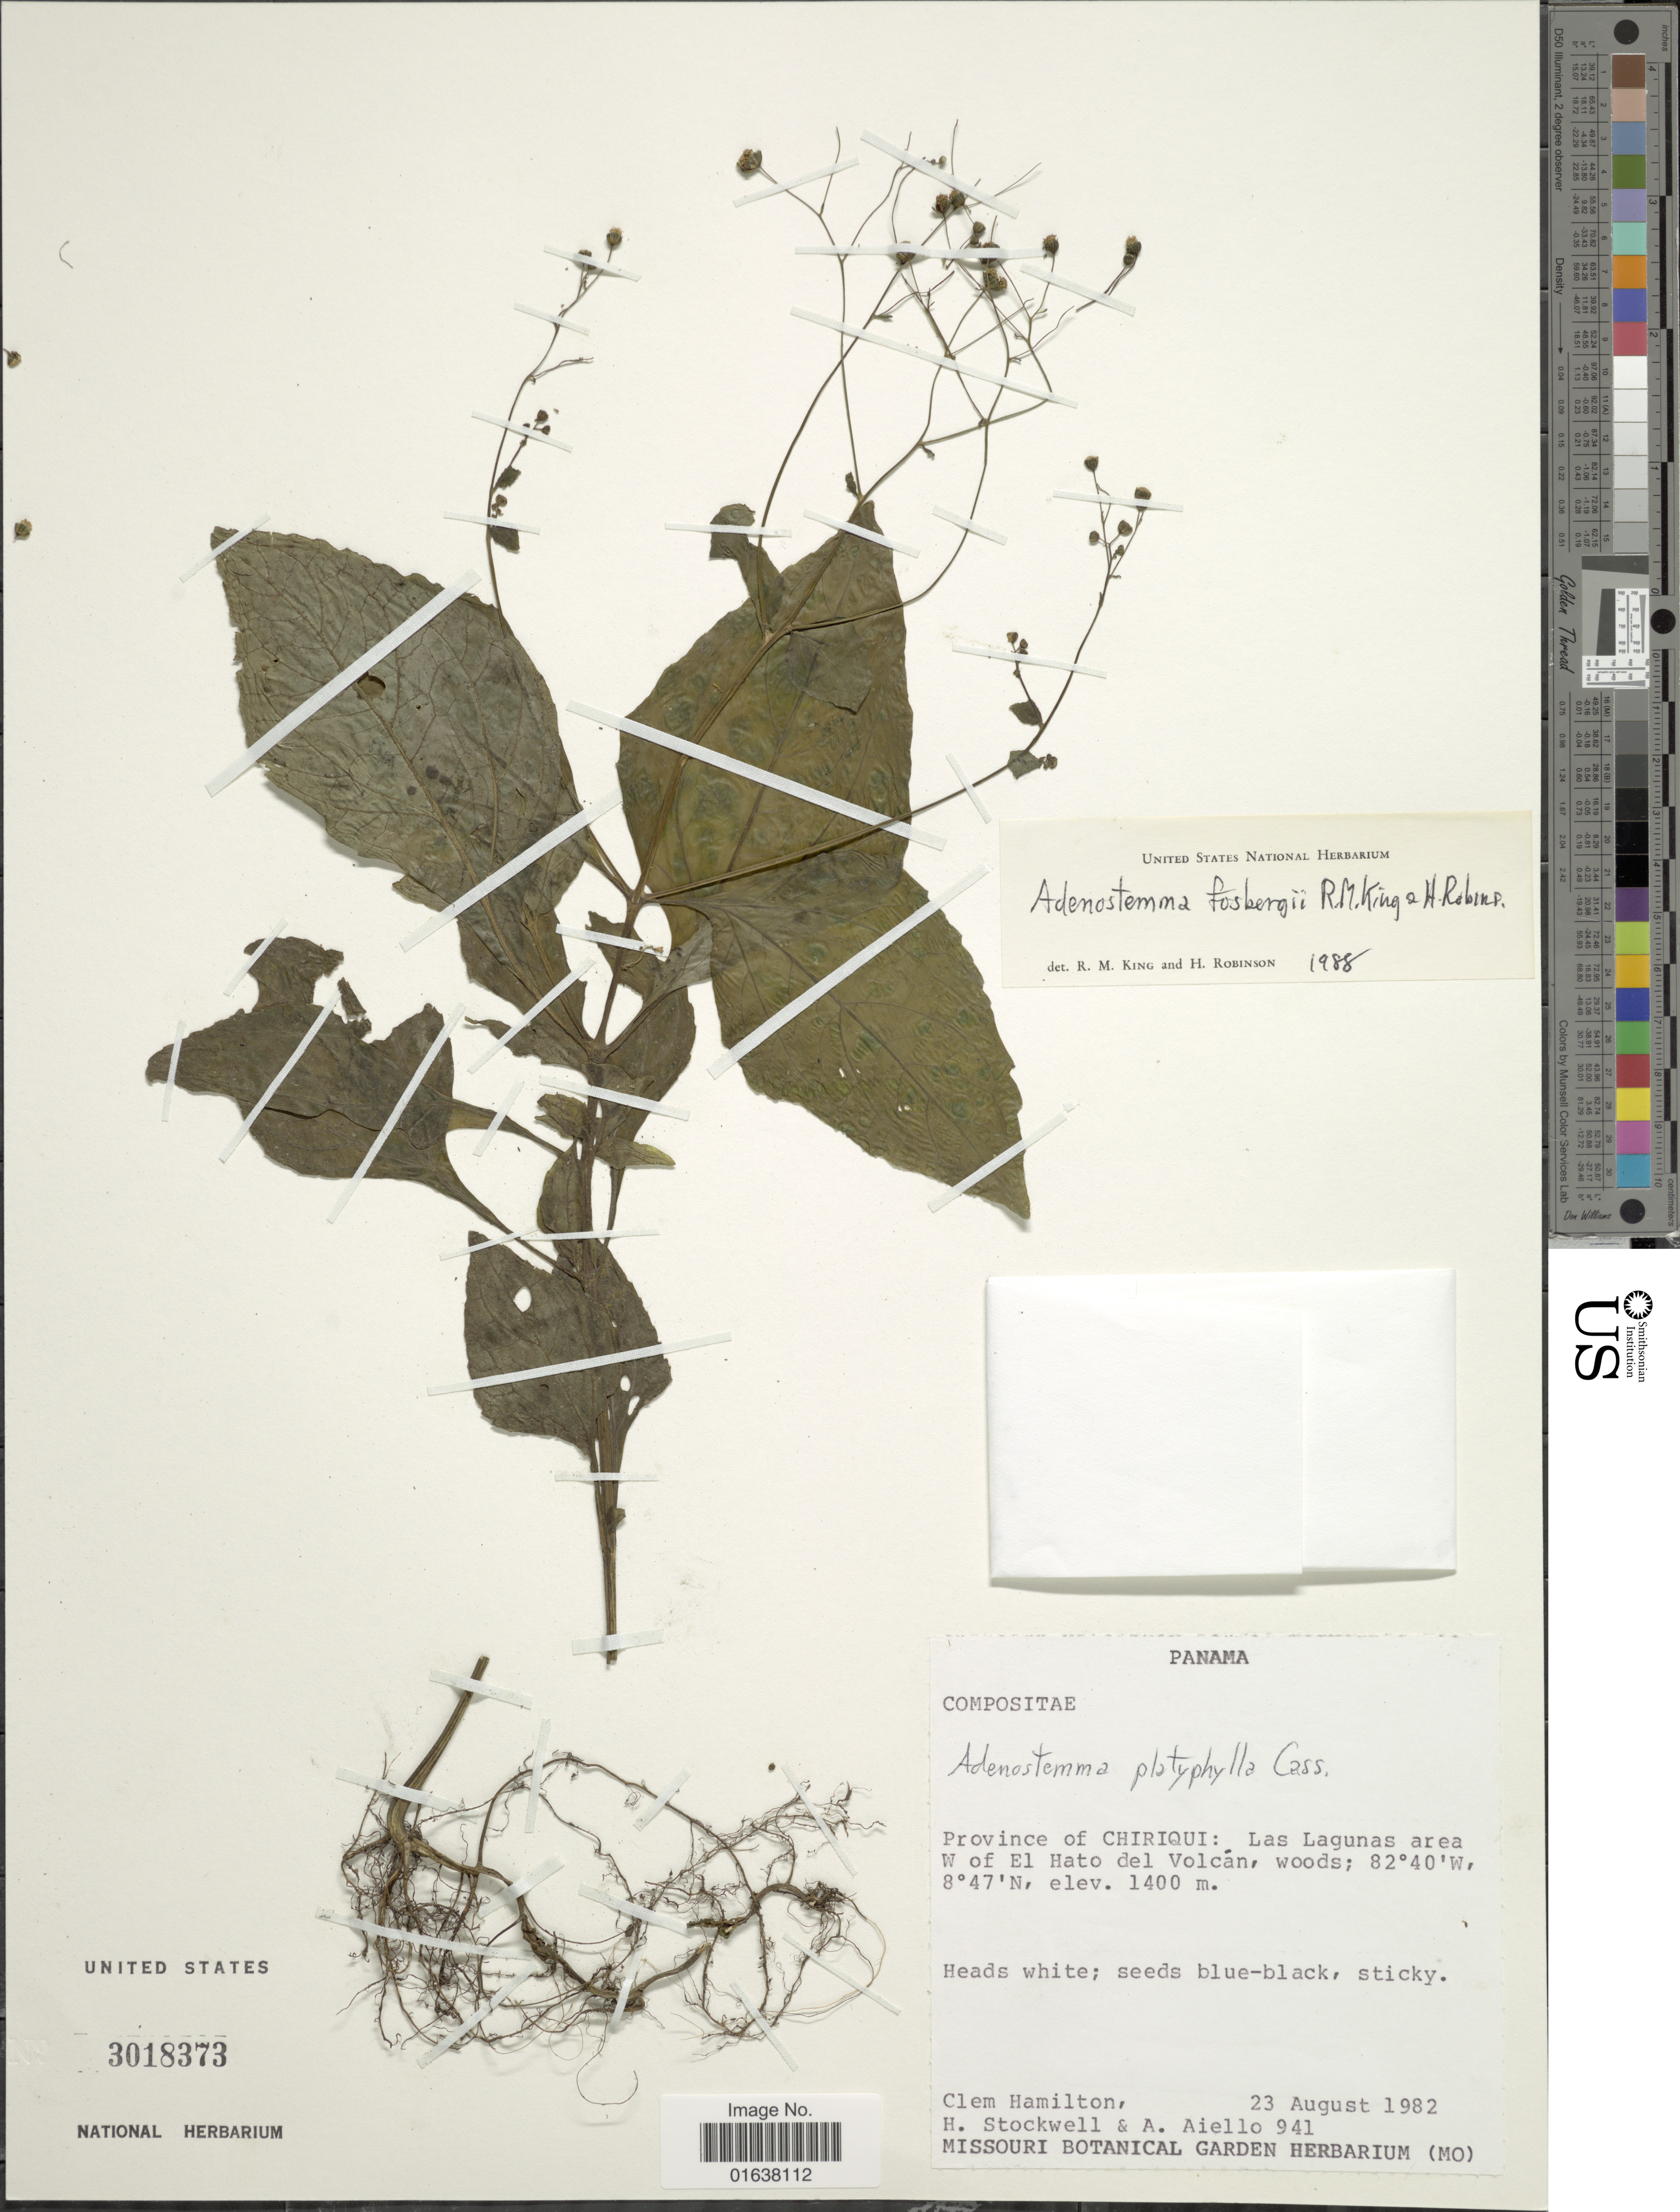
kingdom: Plantae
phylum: Tracheophyta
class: Magnoliopsida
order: Asterales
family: Asteraceae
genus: Adenostemma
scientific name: Adenostemma fosbergii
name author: R.M. King & H. Rob.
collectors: C. W. Hamilton, H. Stockwell & A. Aiello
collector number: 941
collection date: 1982-08-23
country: Panama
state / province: Chiriqui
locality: Las Lagunas area W of El Hato del Volcan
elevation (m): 1400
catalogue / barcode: US 3018373